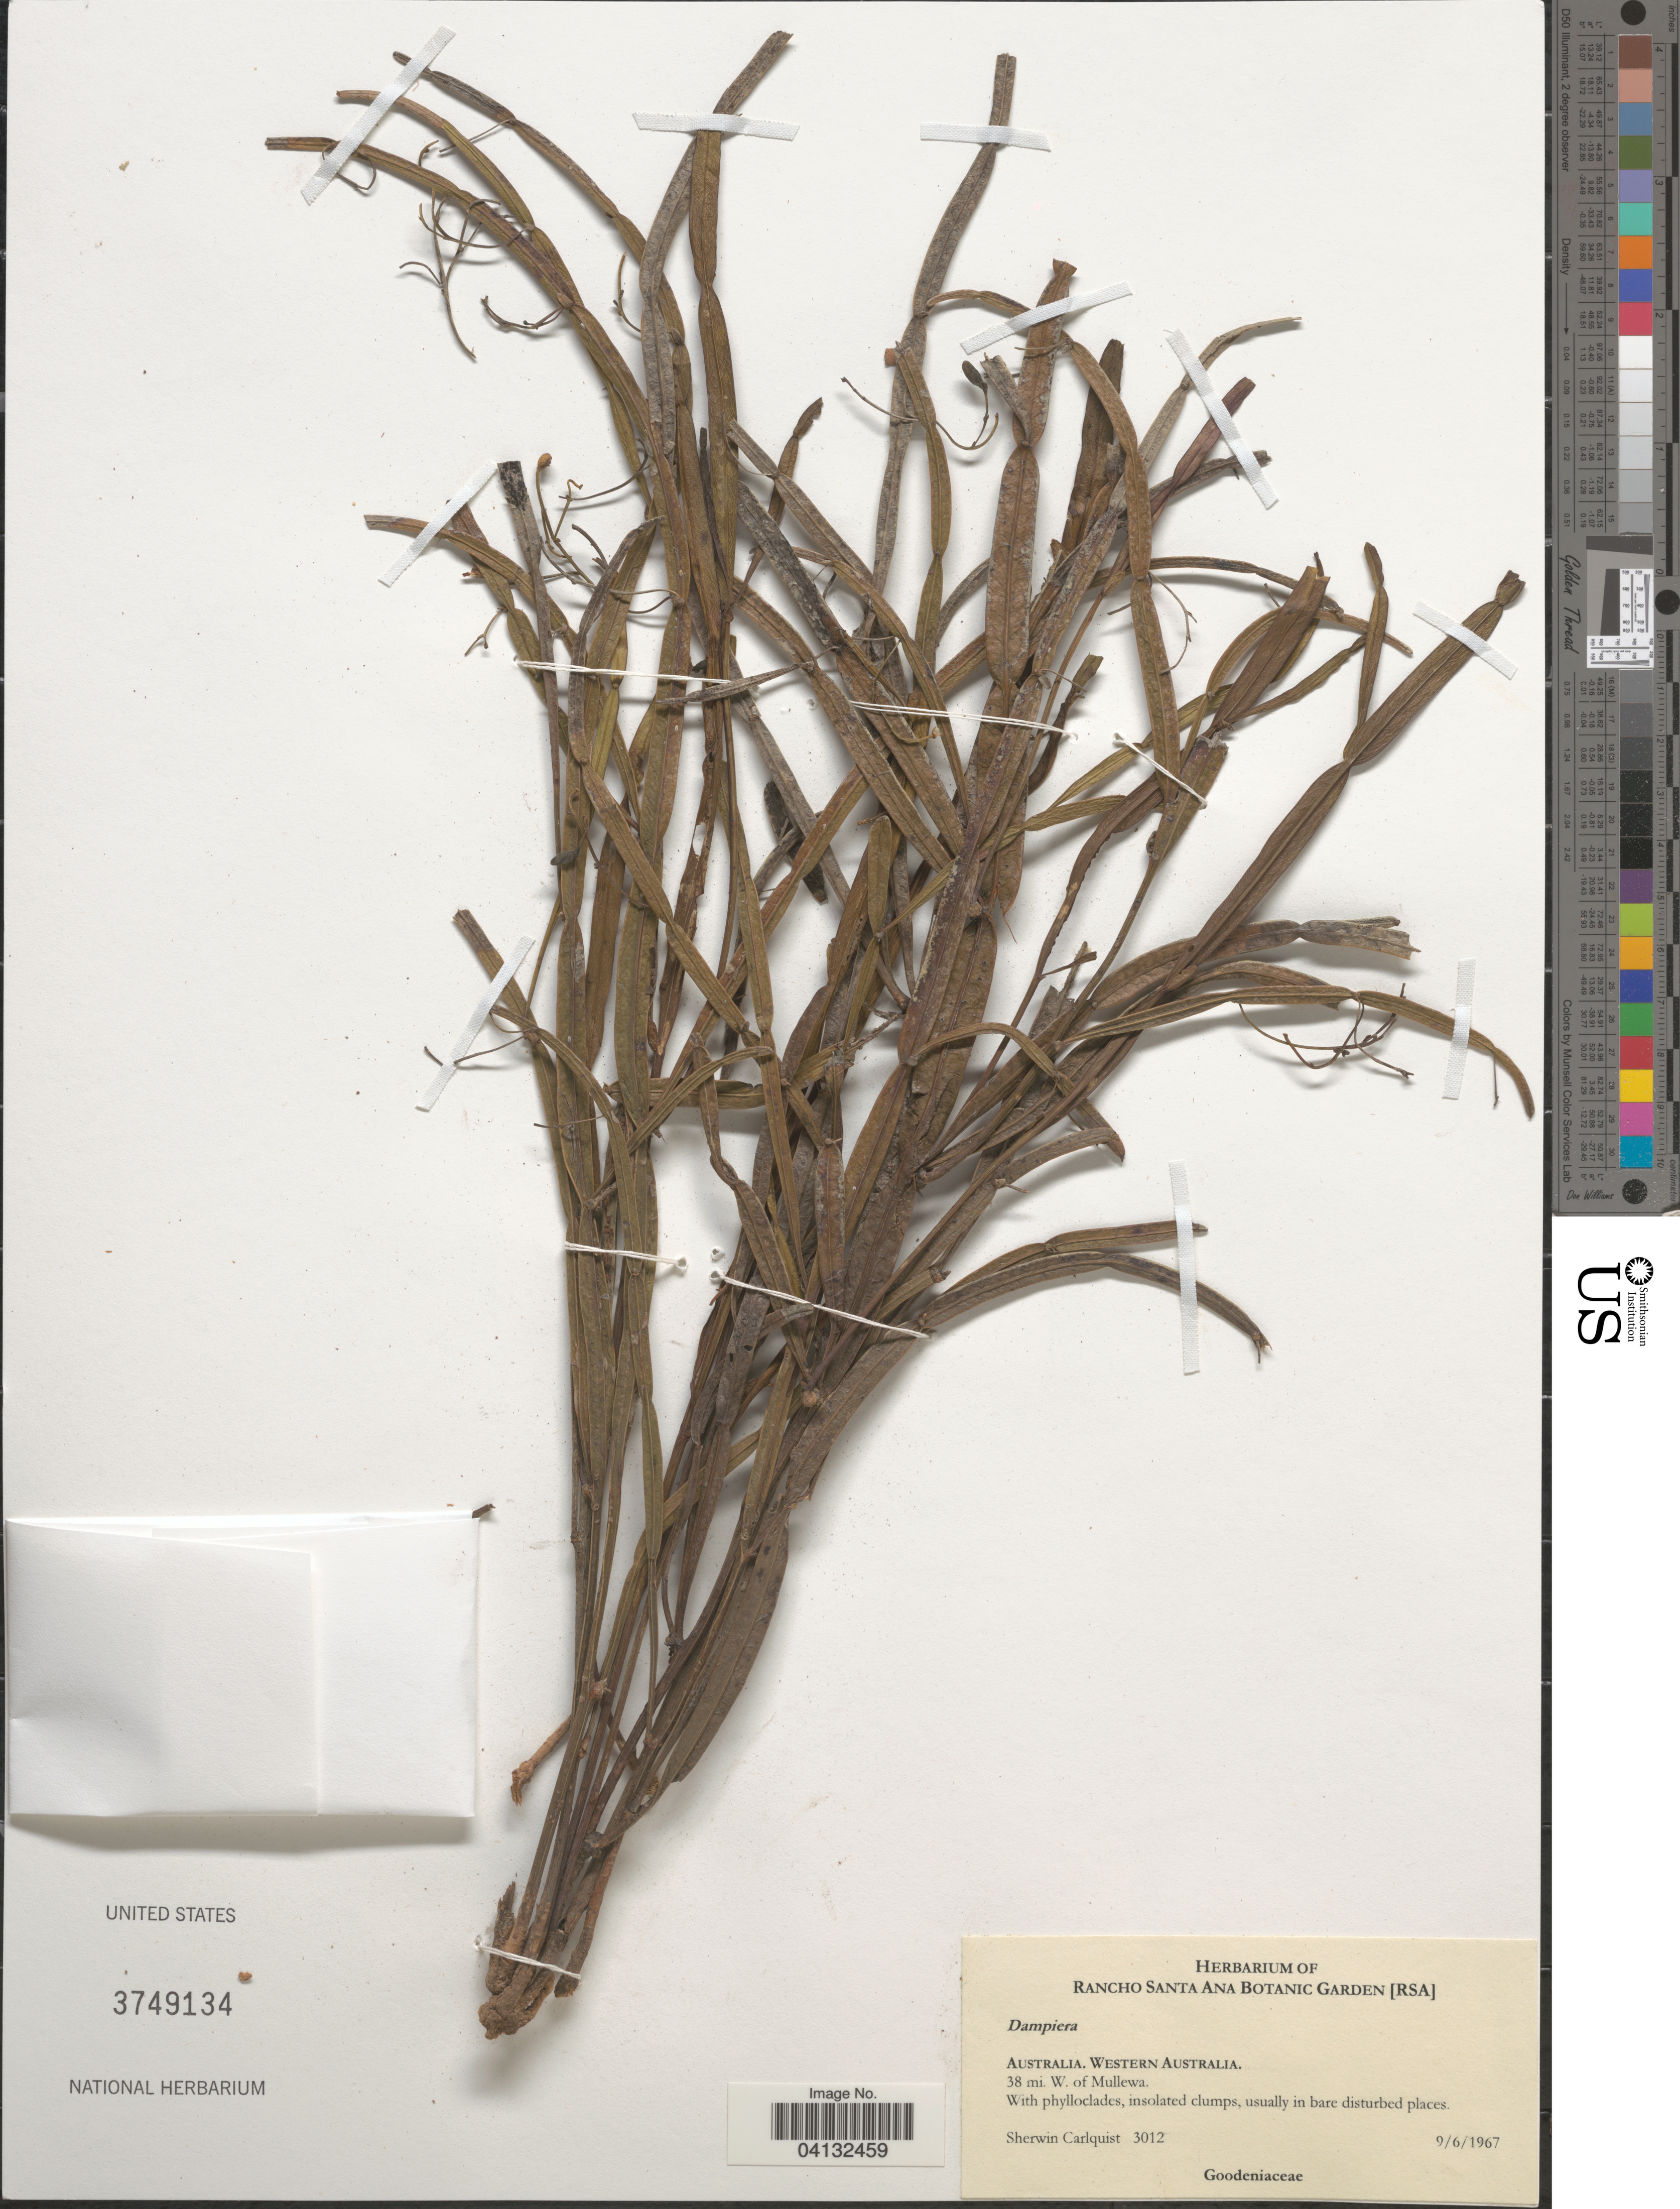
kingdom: Plantae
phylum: Tracheophyta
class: Magnoliopsida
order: Asterales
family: Goodeniaceae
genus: Dampiera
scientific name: Dampiera sp.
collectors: S. Carlquist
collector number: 3012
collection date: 1967-06-09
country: Australia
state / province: Western Australia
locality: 38 mi. W. of Mullewa.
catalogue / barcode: US 3749134